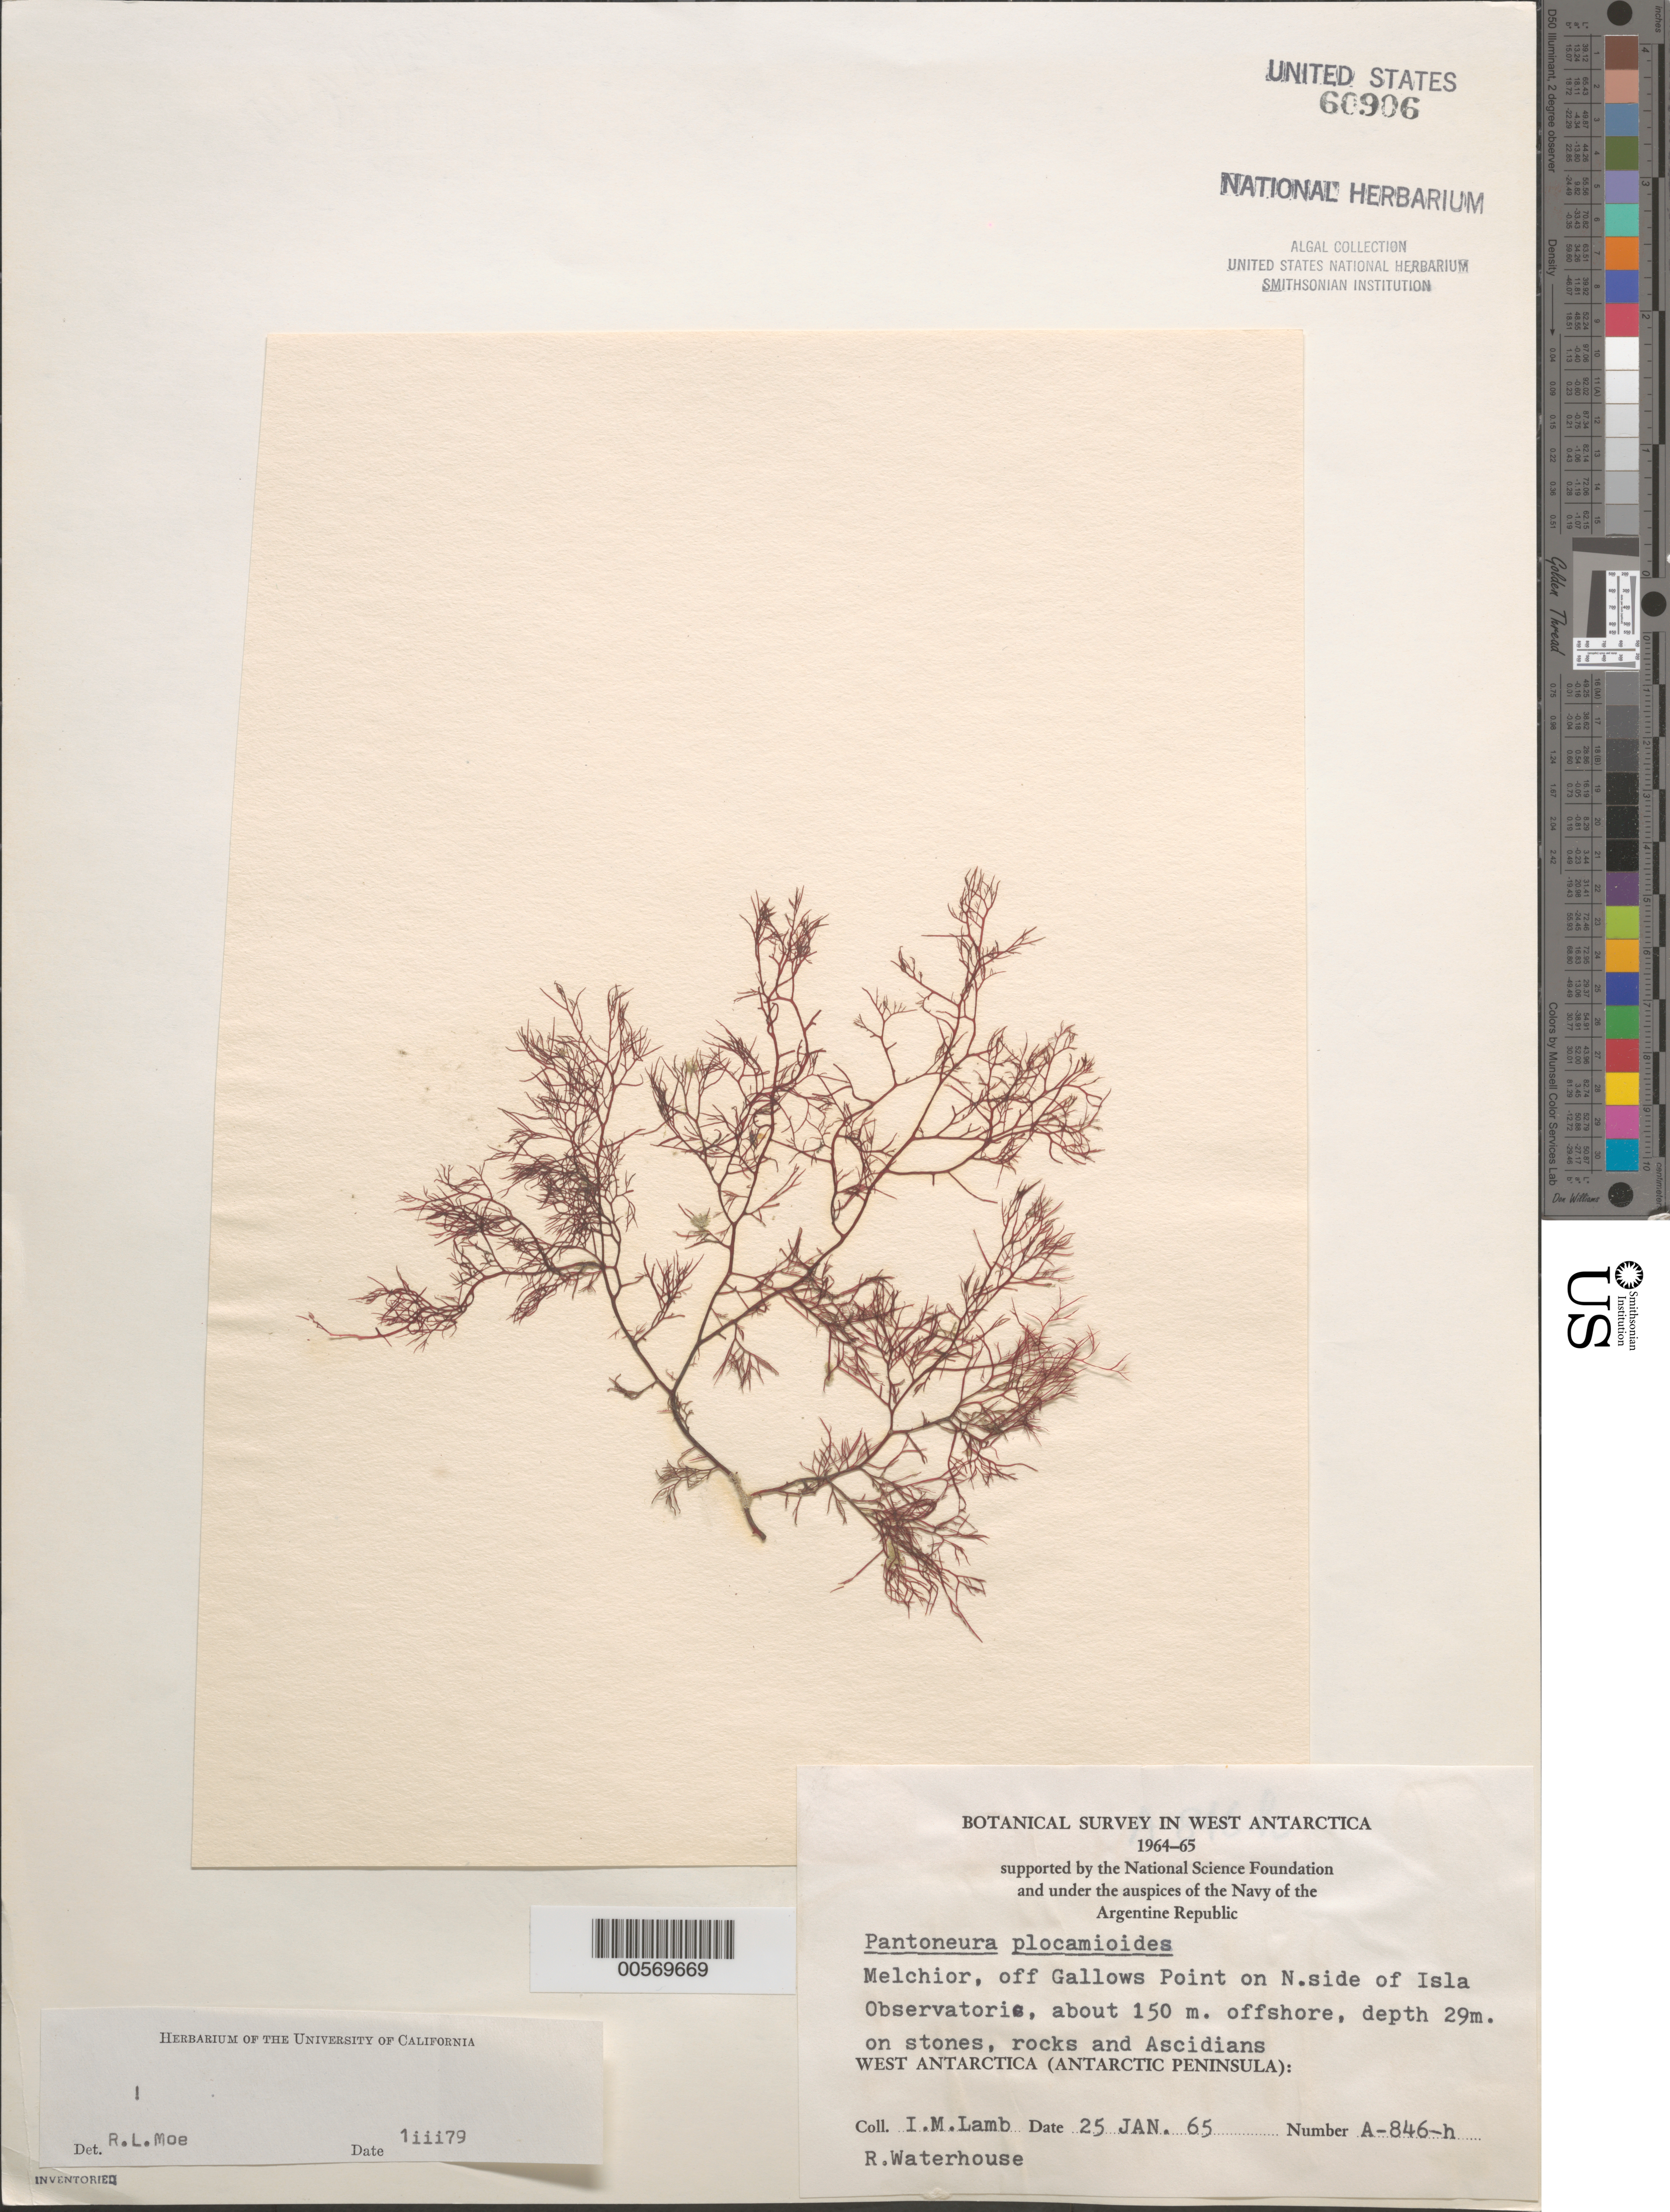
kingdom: Plantae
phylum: Rhodophyta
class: Florideophyceae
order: Ceramiales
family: Delesseriaceae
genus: Pantoneura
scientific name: Pantoneura plocamioides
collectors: I. M. Lamb & R. Waterhouse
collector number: A-846h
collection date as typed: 25 Jan 1965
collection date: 1965-01-25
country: Antarctica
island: Gamma Island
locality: Off Gallows Point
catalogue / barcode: US 60906